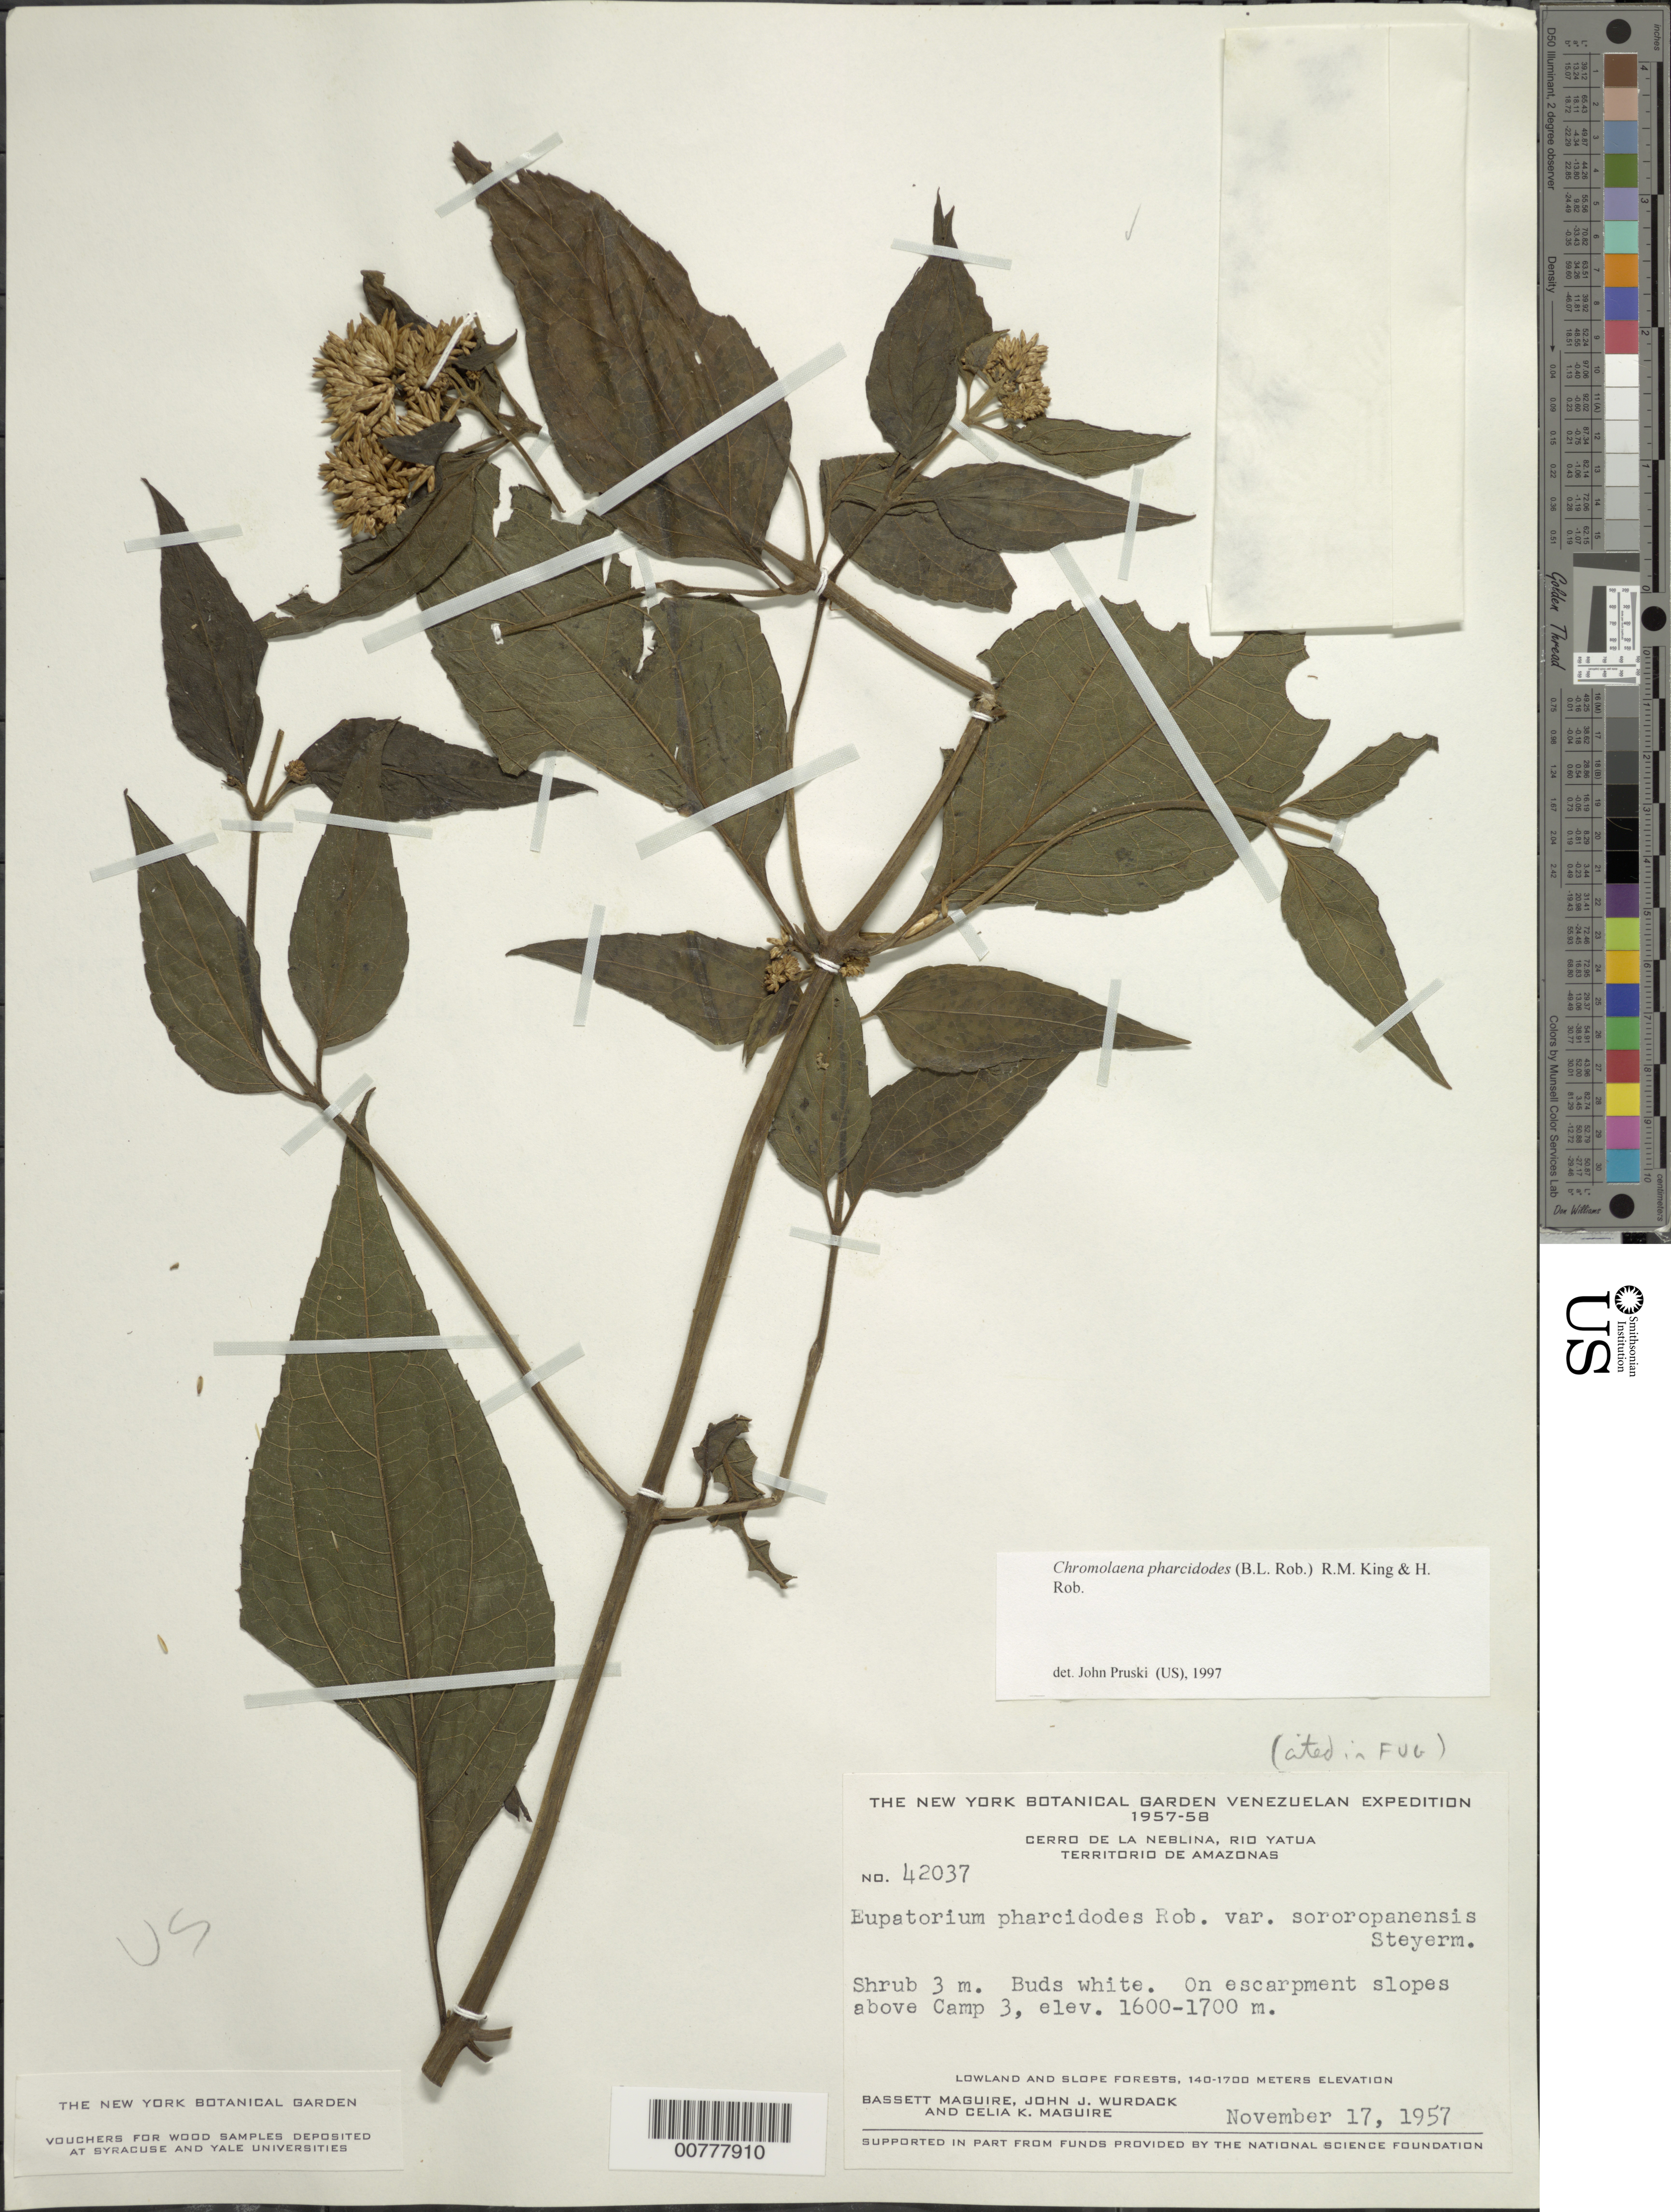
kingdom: Plantae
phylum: Tracheophyta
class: Magnoliopsida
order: Asterales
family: Asteraceae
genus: Chromolaena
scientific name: Chromolaena pharcidodes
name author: (B.L. Rob.) R.M. King & H. Rob.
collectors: B. Maguire, J. J. Wurdack & C. K. Maguire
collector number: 42037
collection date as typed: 17-Nov-57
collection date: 1957-11-17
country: Venezuela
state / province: Amazonas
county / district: Río Negro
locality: Cerro de la Neblina, Río Yatua, Camp 3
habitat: Escarpment slopes, lowland and slope forests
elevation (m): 1600